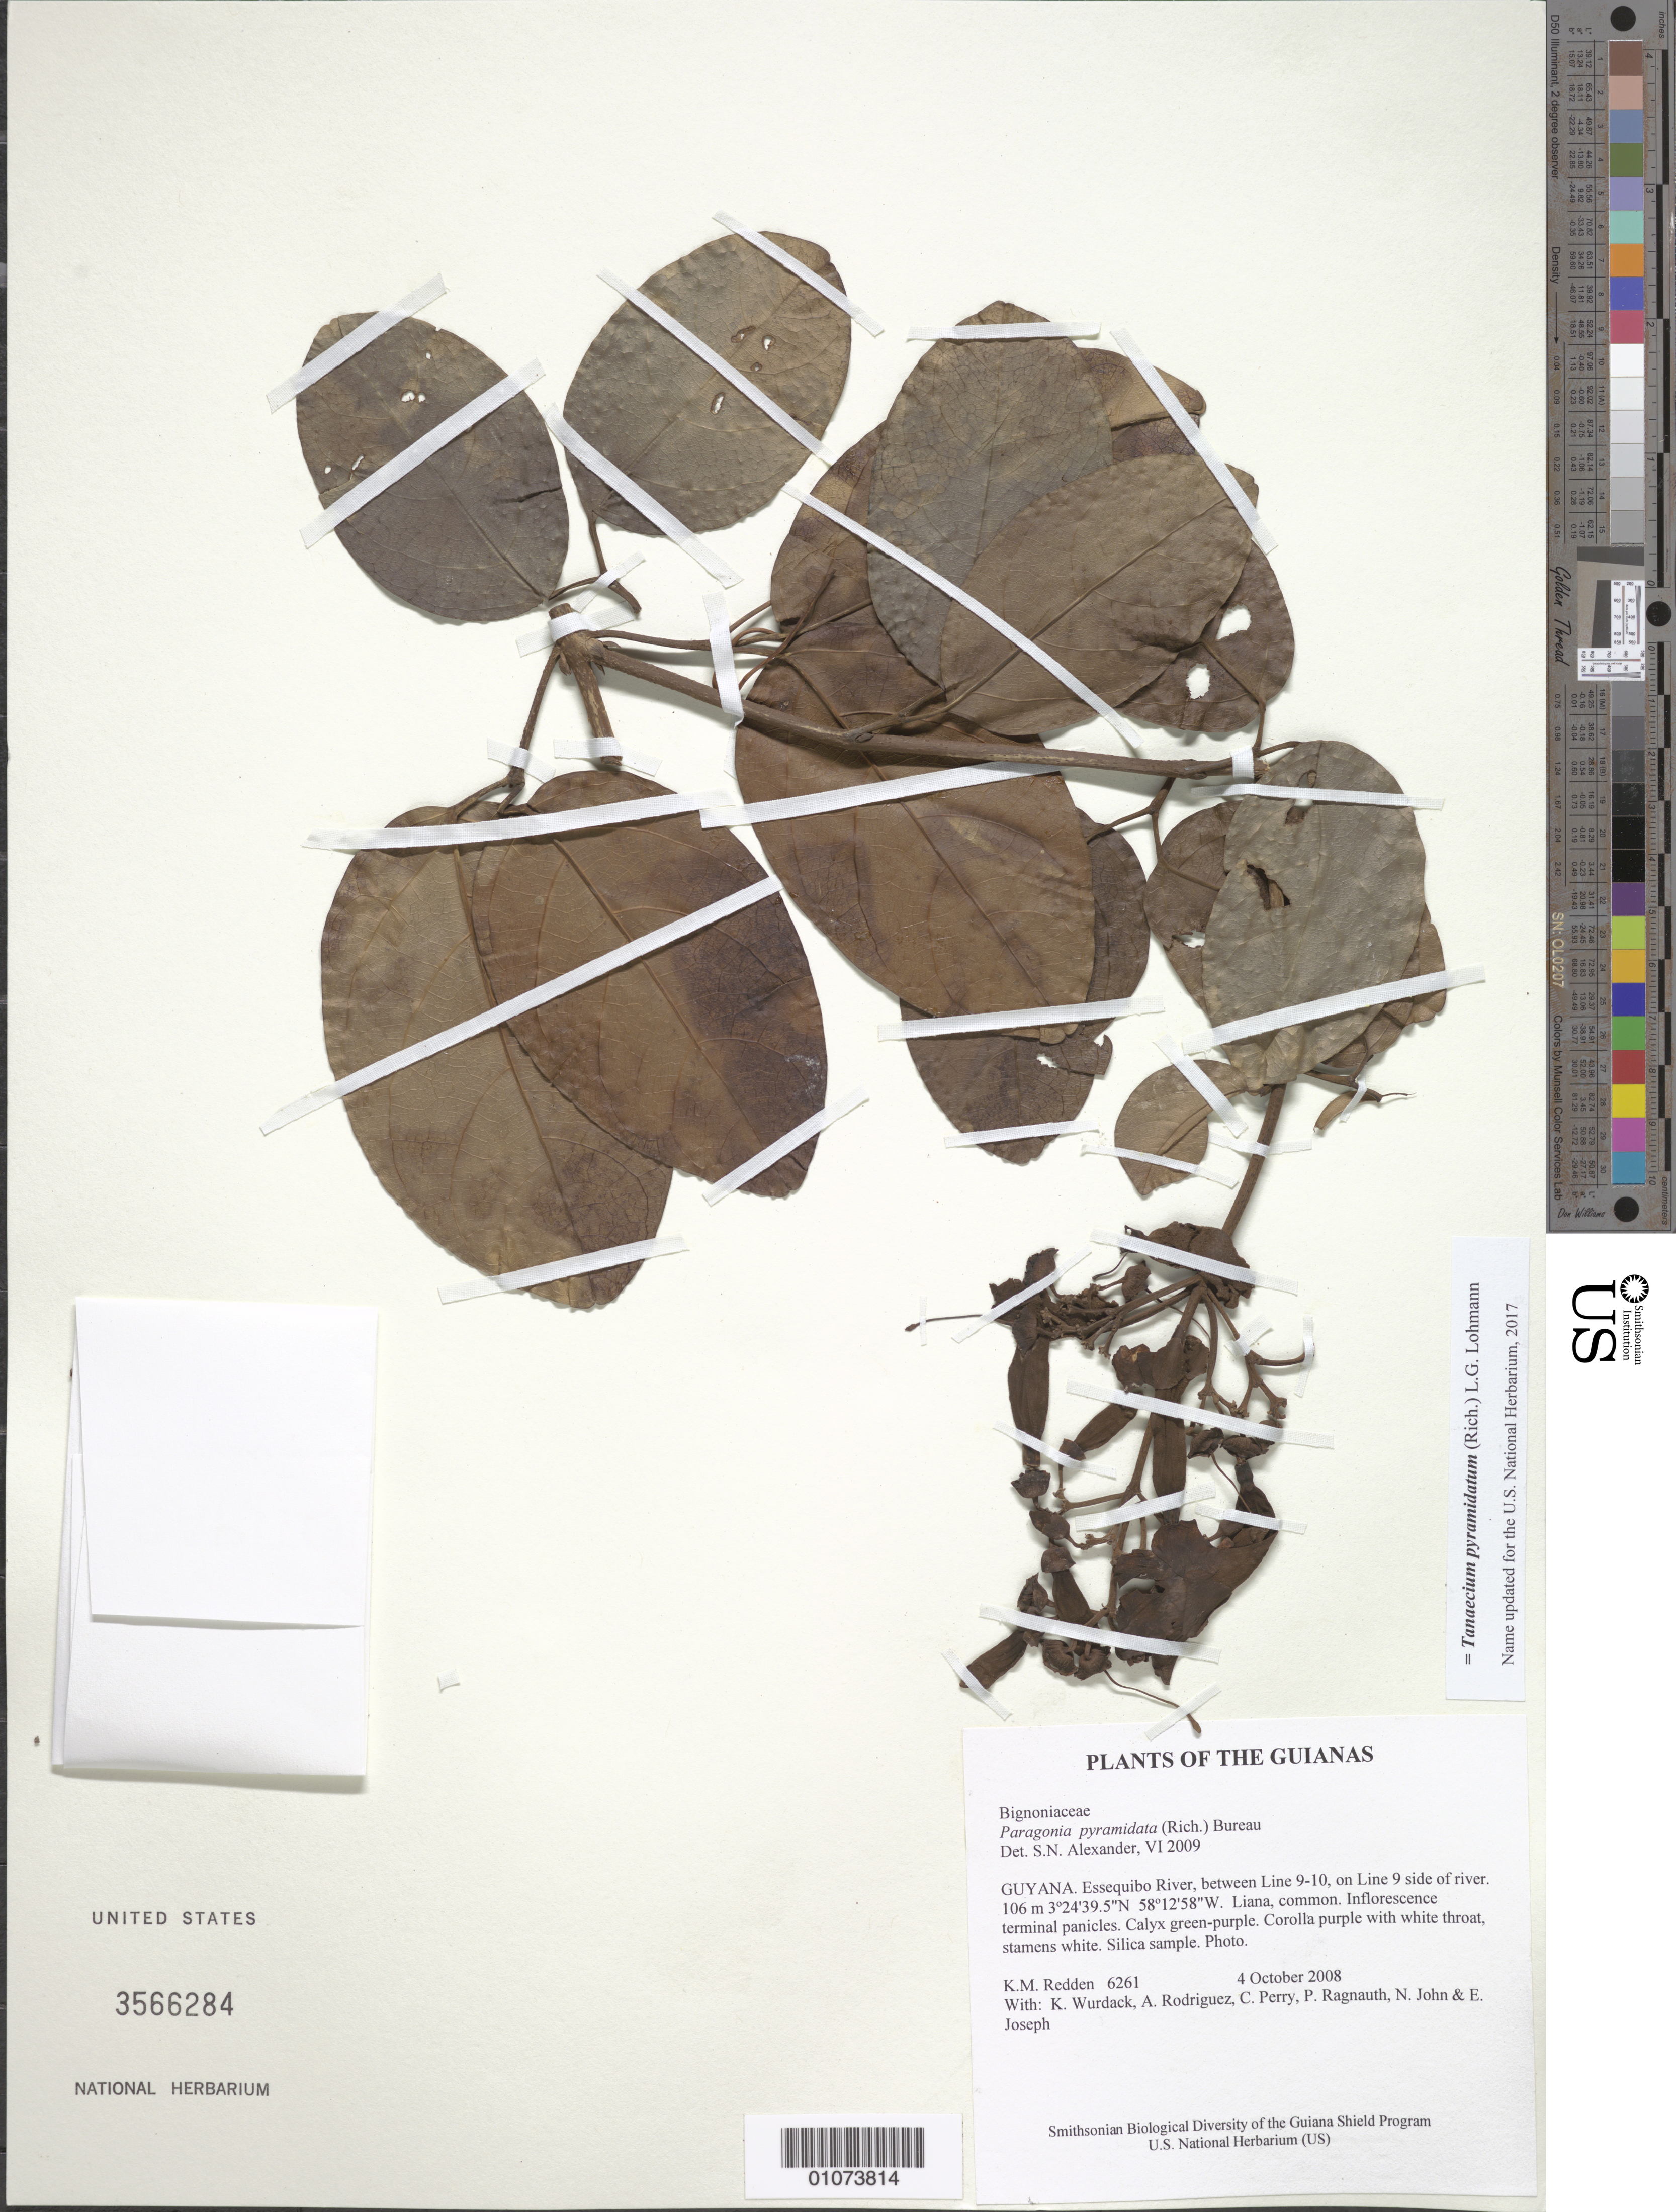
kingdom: Plantae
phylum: Tracheophyta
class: Magnoliopsida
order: Lamiales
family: Bignoniaceae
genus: Tanaecium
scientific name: Tanaecium pyramidatum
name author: (Rich.) L.G. Lohmann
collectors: K. M. Redden, K. Wurdack, A. Rodriguez, C. Perry, P. Ragnauth, N. John & E. Joseph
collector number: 6261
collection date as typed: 4 October 2008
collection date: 2008-10-04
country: Guyana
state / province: U. Takutu-U. Essequibo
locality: Essequibo River, between Line 9-10, on Line 9 side of river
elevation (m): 106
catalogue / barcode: US 3566284